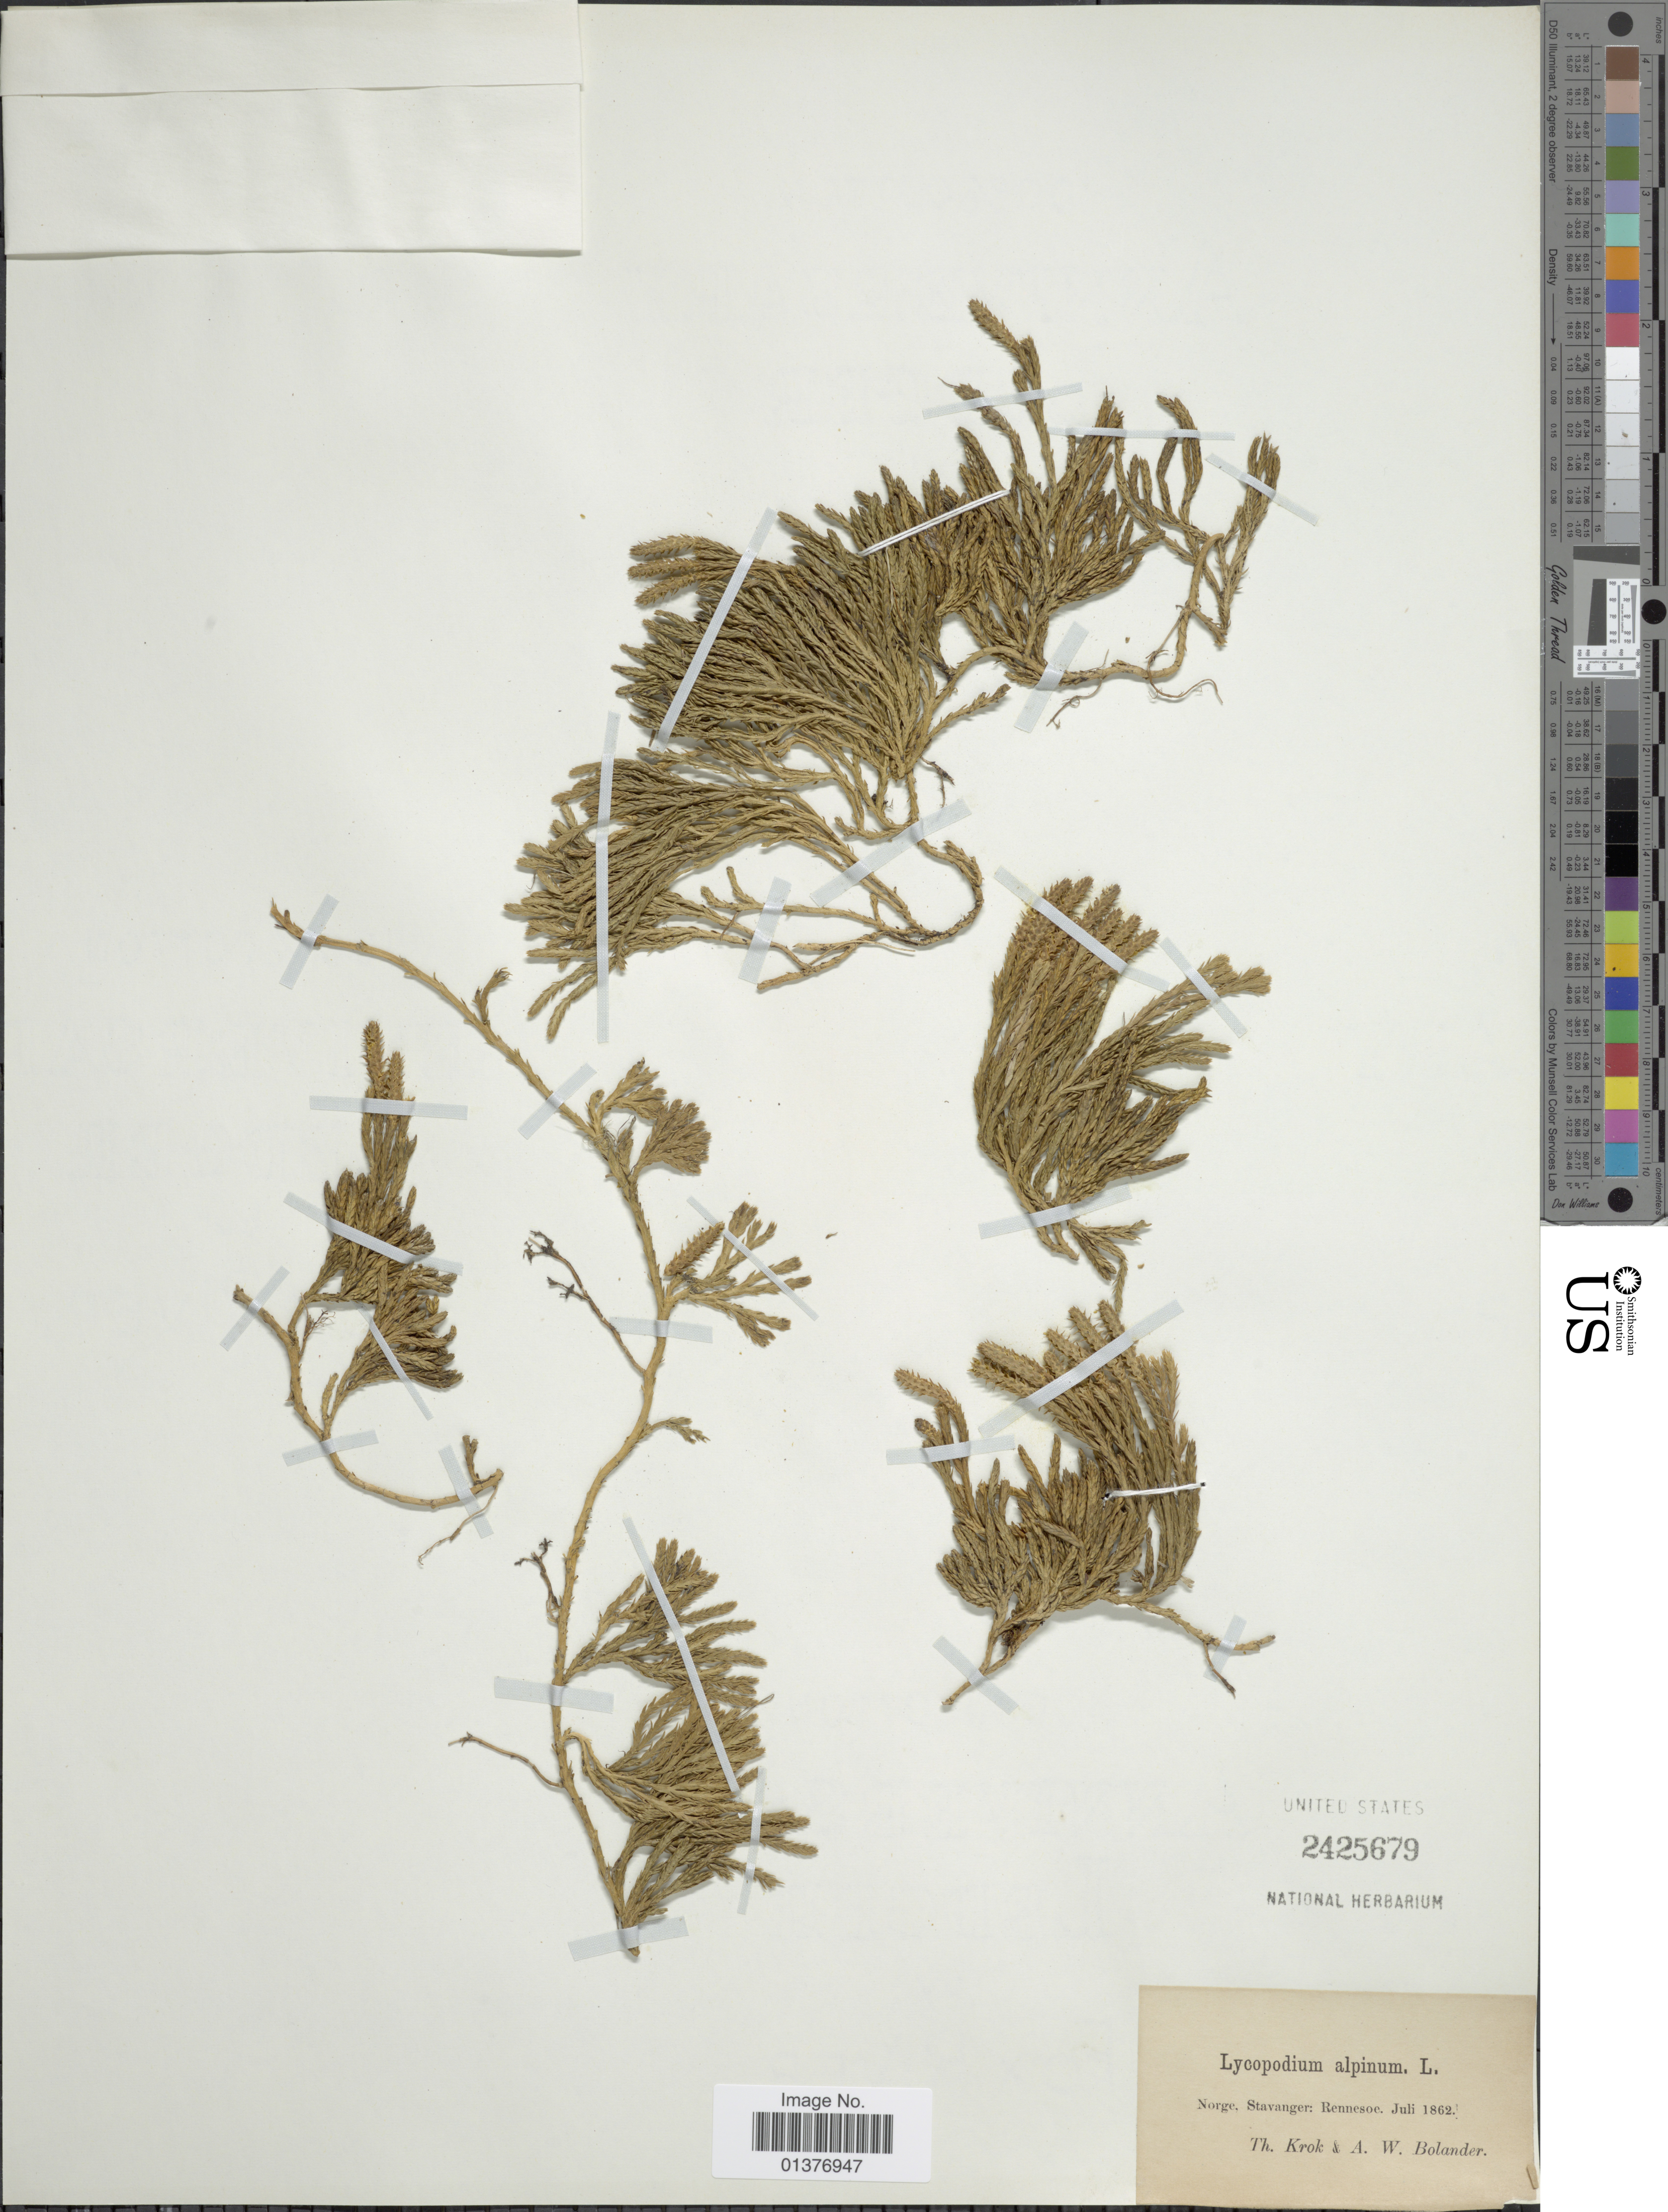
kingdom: Plantae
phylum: Tracheophyta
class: Lycopodiopsida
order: Lycopodiales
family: Lycopodiaceae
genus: Diphasiastrum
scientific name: Diphasiastrum alpinum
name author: (L.) Holub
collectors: T. Krok & A. Bolander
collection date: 1862-07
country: Norway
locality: Stavanger: Rennesoe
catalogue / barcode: US 2425679